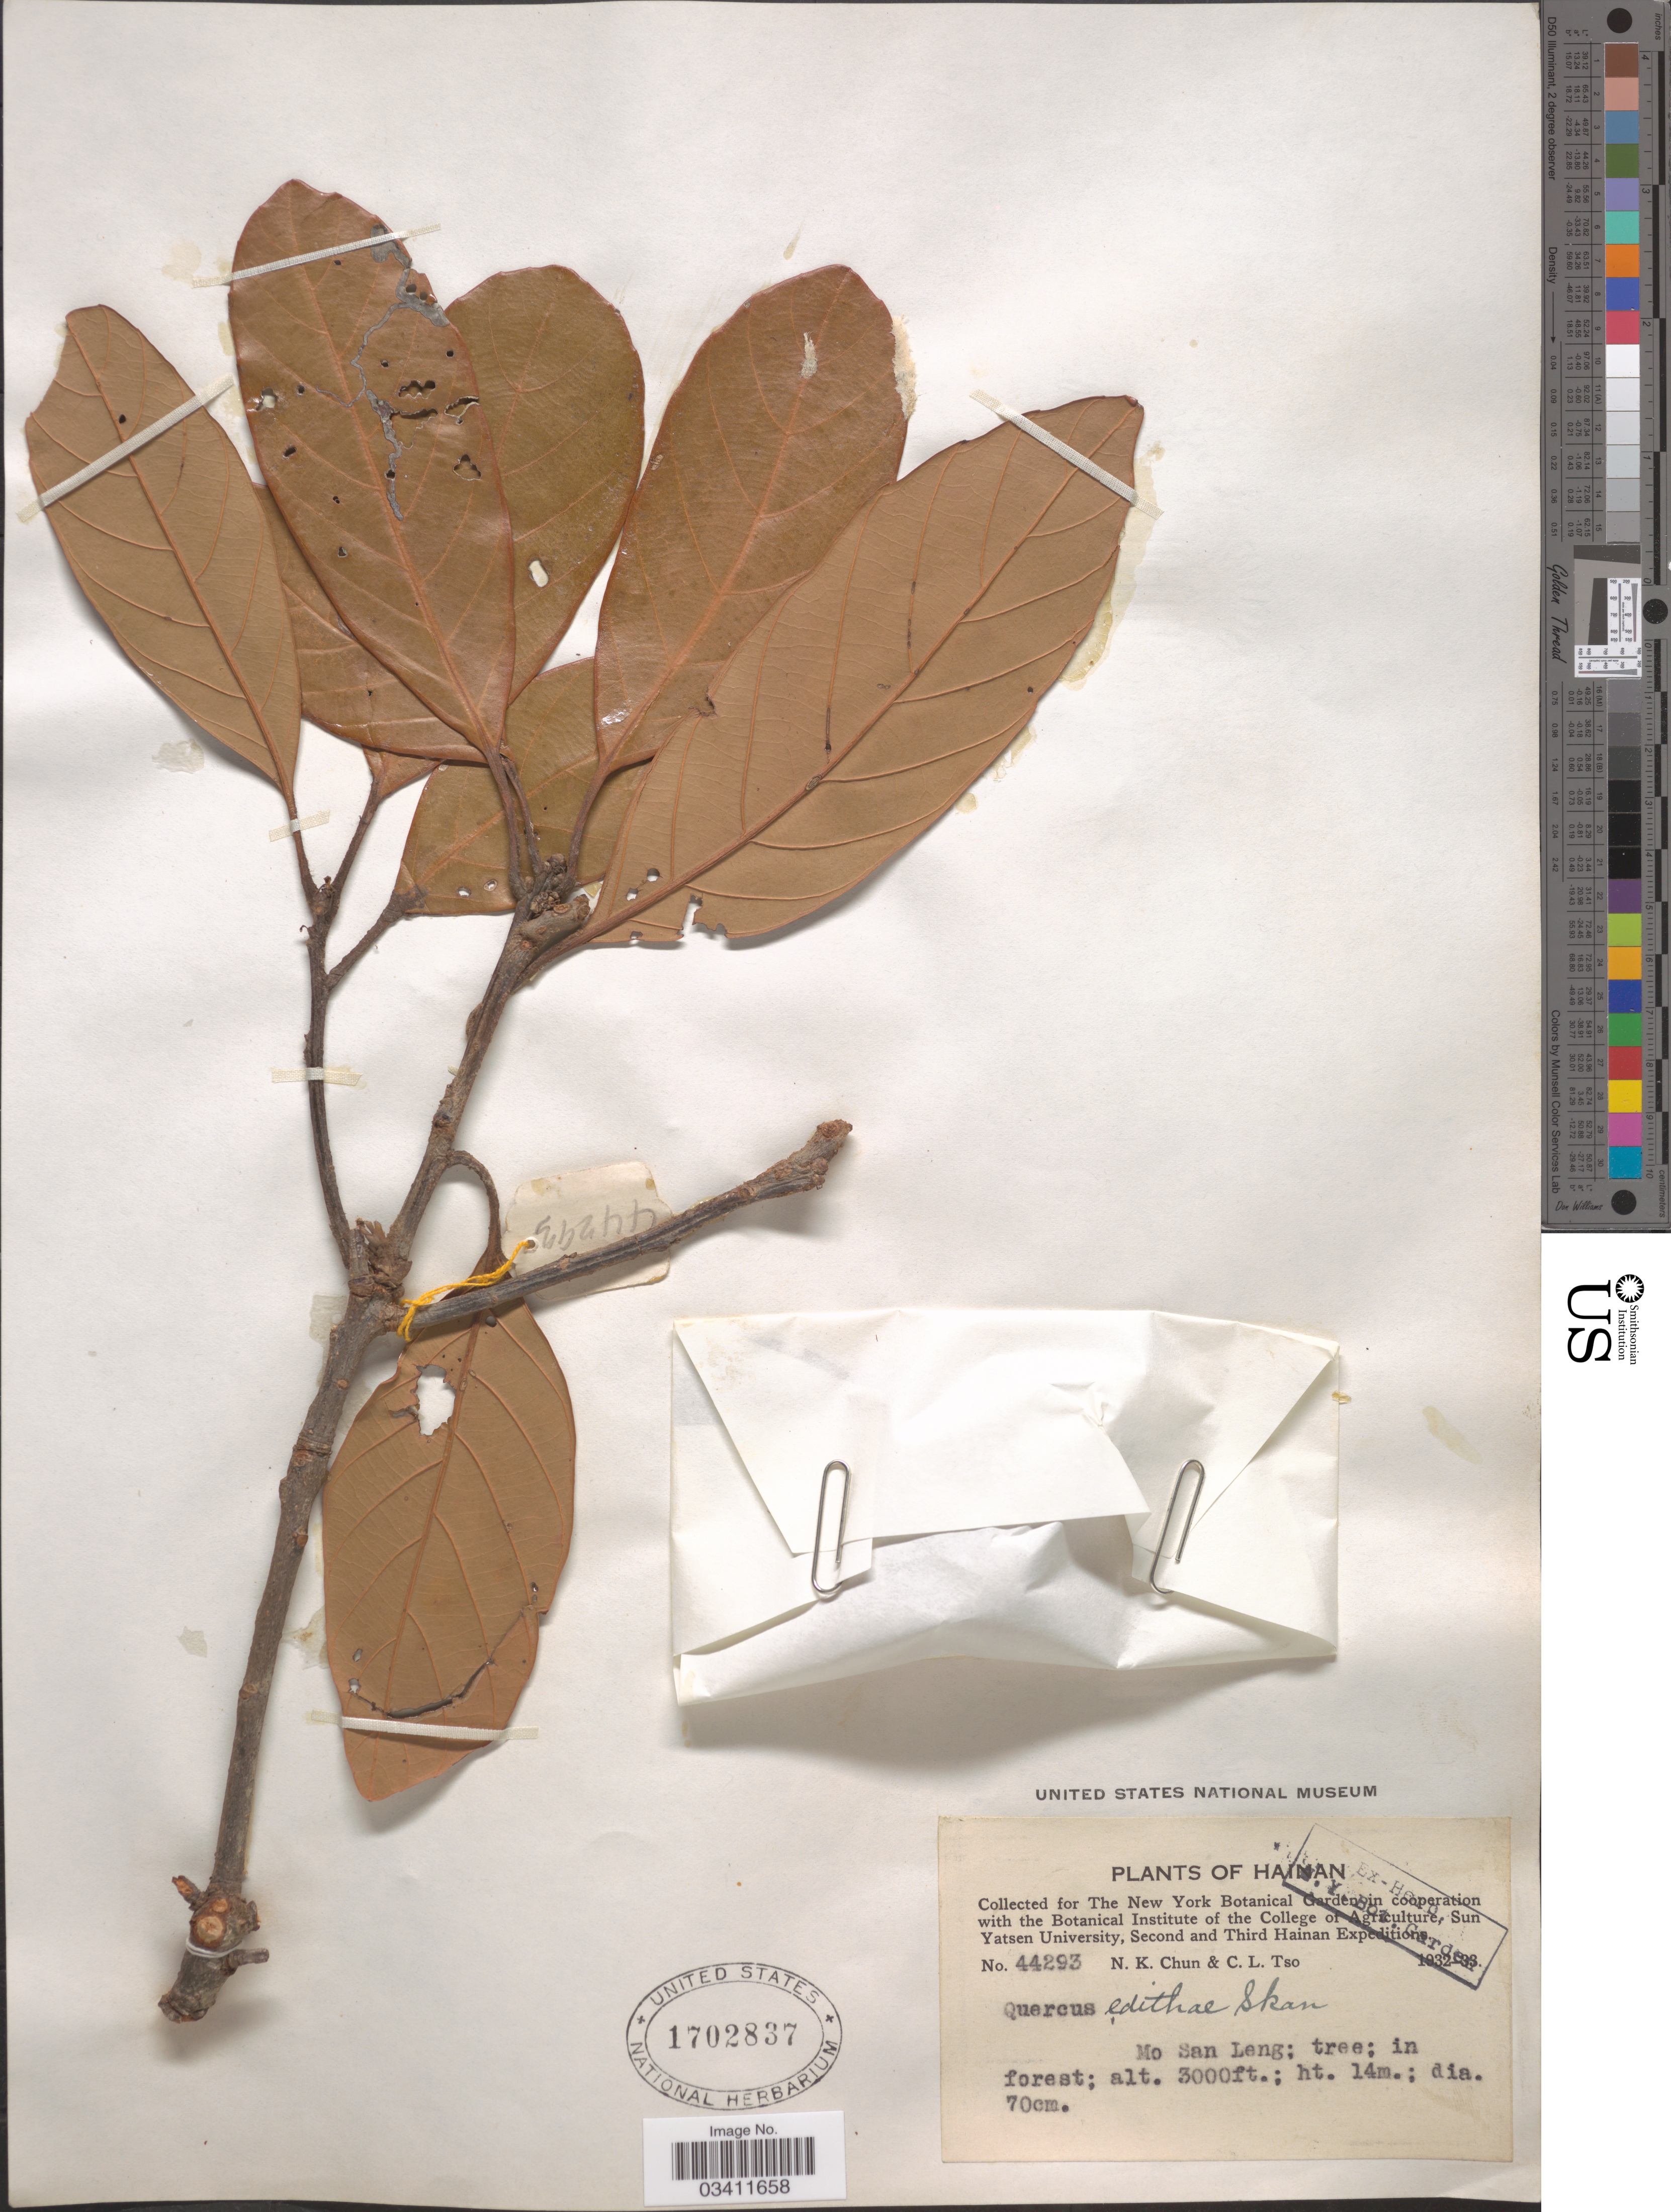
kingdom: Plantae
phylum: Tracheophyta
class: Magnoliopsida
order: Fagales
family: Fagaceae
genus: Quercus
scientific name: Quercus edithiae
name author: Skan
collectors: N. K. Chun & C. Tso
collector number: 44293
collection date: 1932/1933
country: China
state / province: Hainan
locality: Mo San Leng.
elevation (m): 914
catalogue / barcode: US 1702837